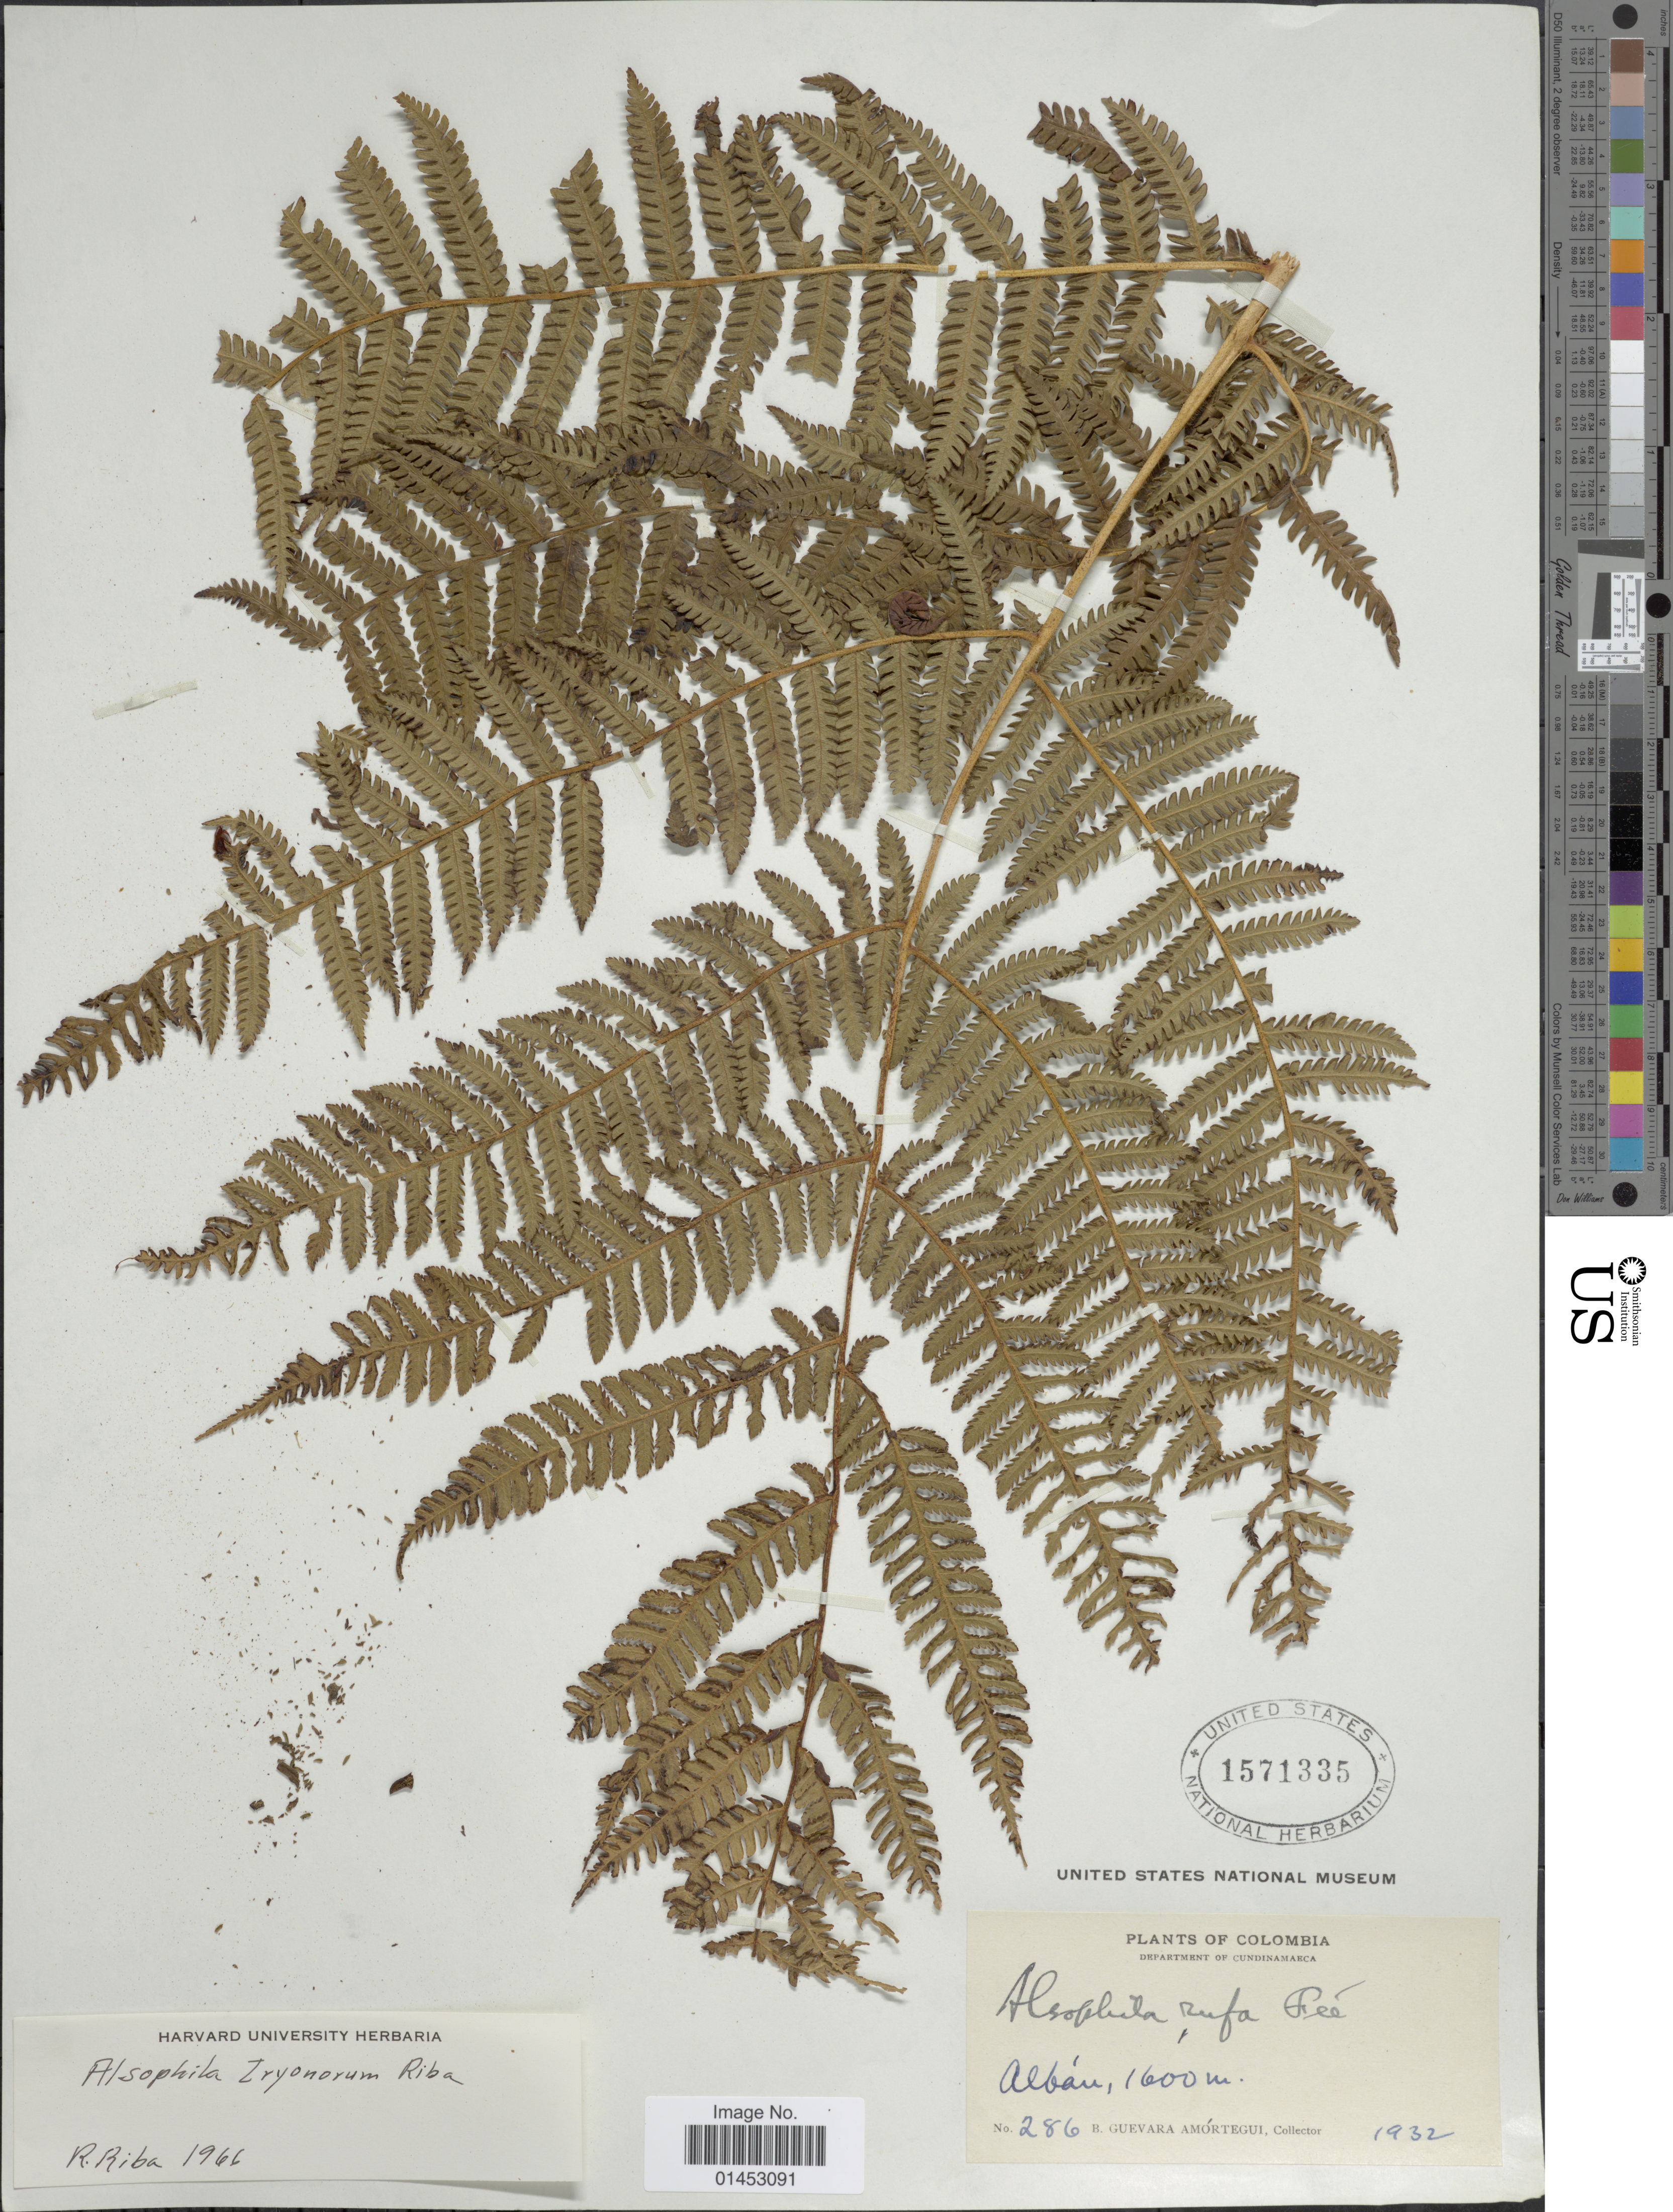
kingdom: Plantae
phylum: Tracheophyta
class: Polypodiopsida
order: Cyatheales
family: Cyatheaceae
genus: Cyathea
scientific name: Cyathea tryonorum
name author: (Riba) Lellinger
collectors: B. Amórtegui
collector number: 286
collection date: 1932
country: Colombia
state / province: Cundinamarca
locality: Department of Cundinamarca, Albán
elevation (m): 1600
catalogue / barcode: US 1571335